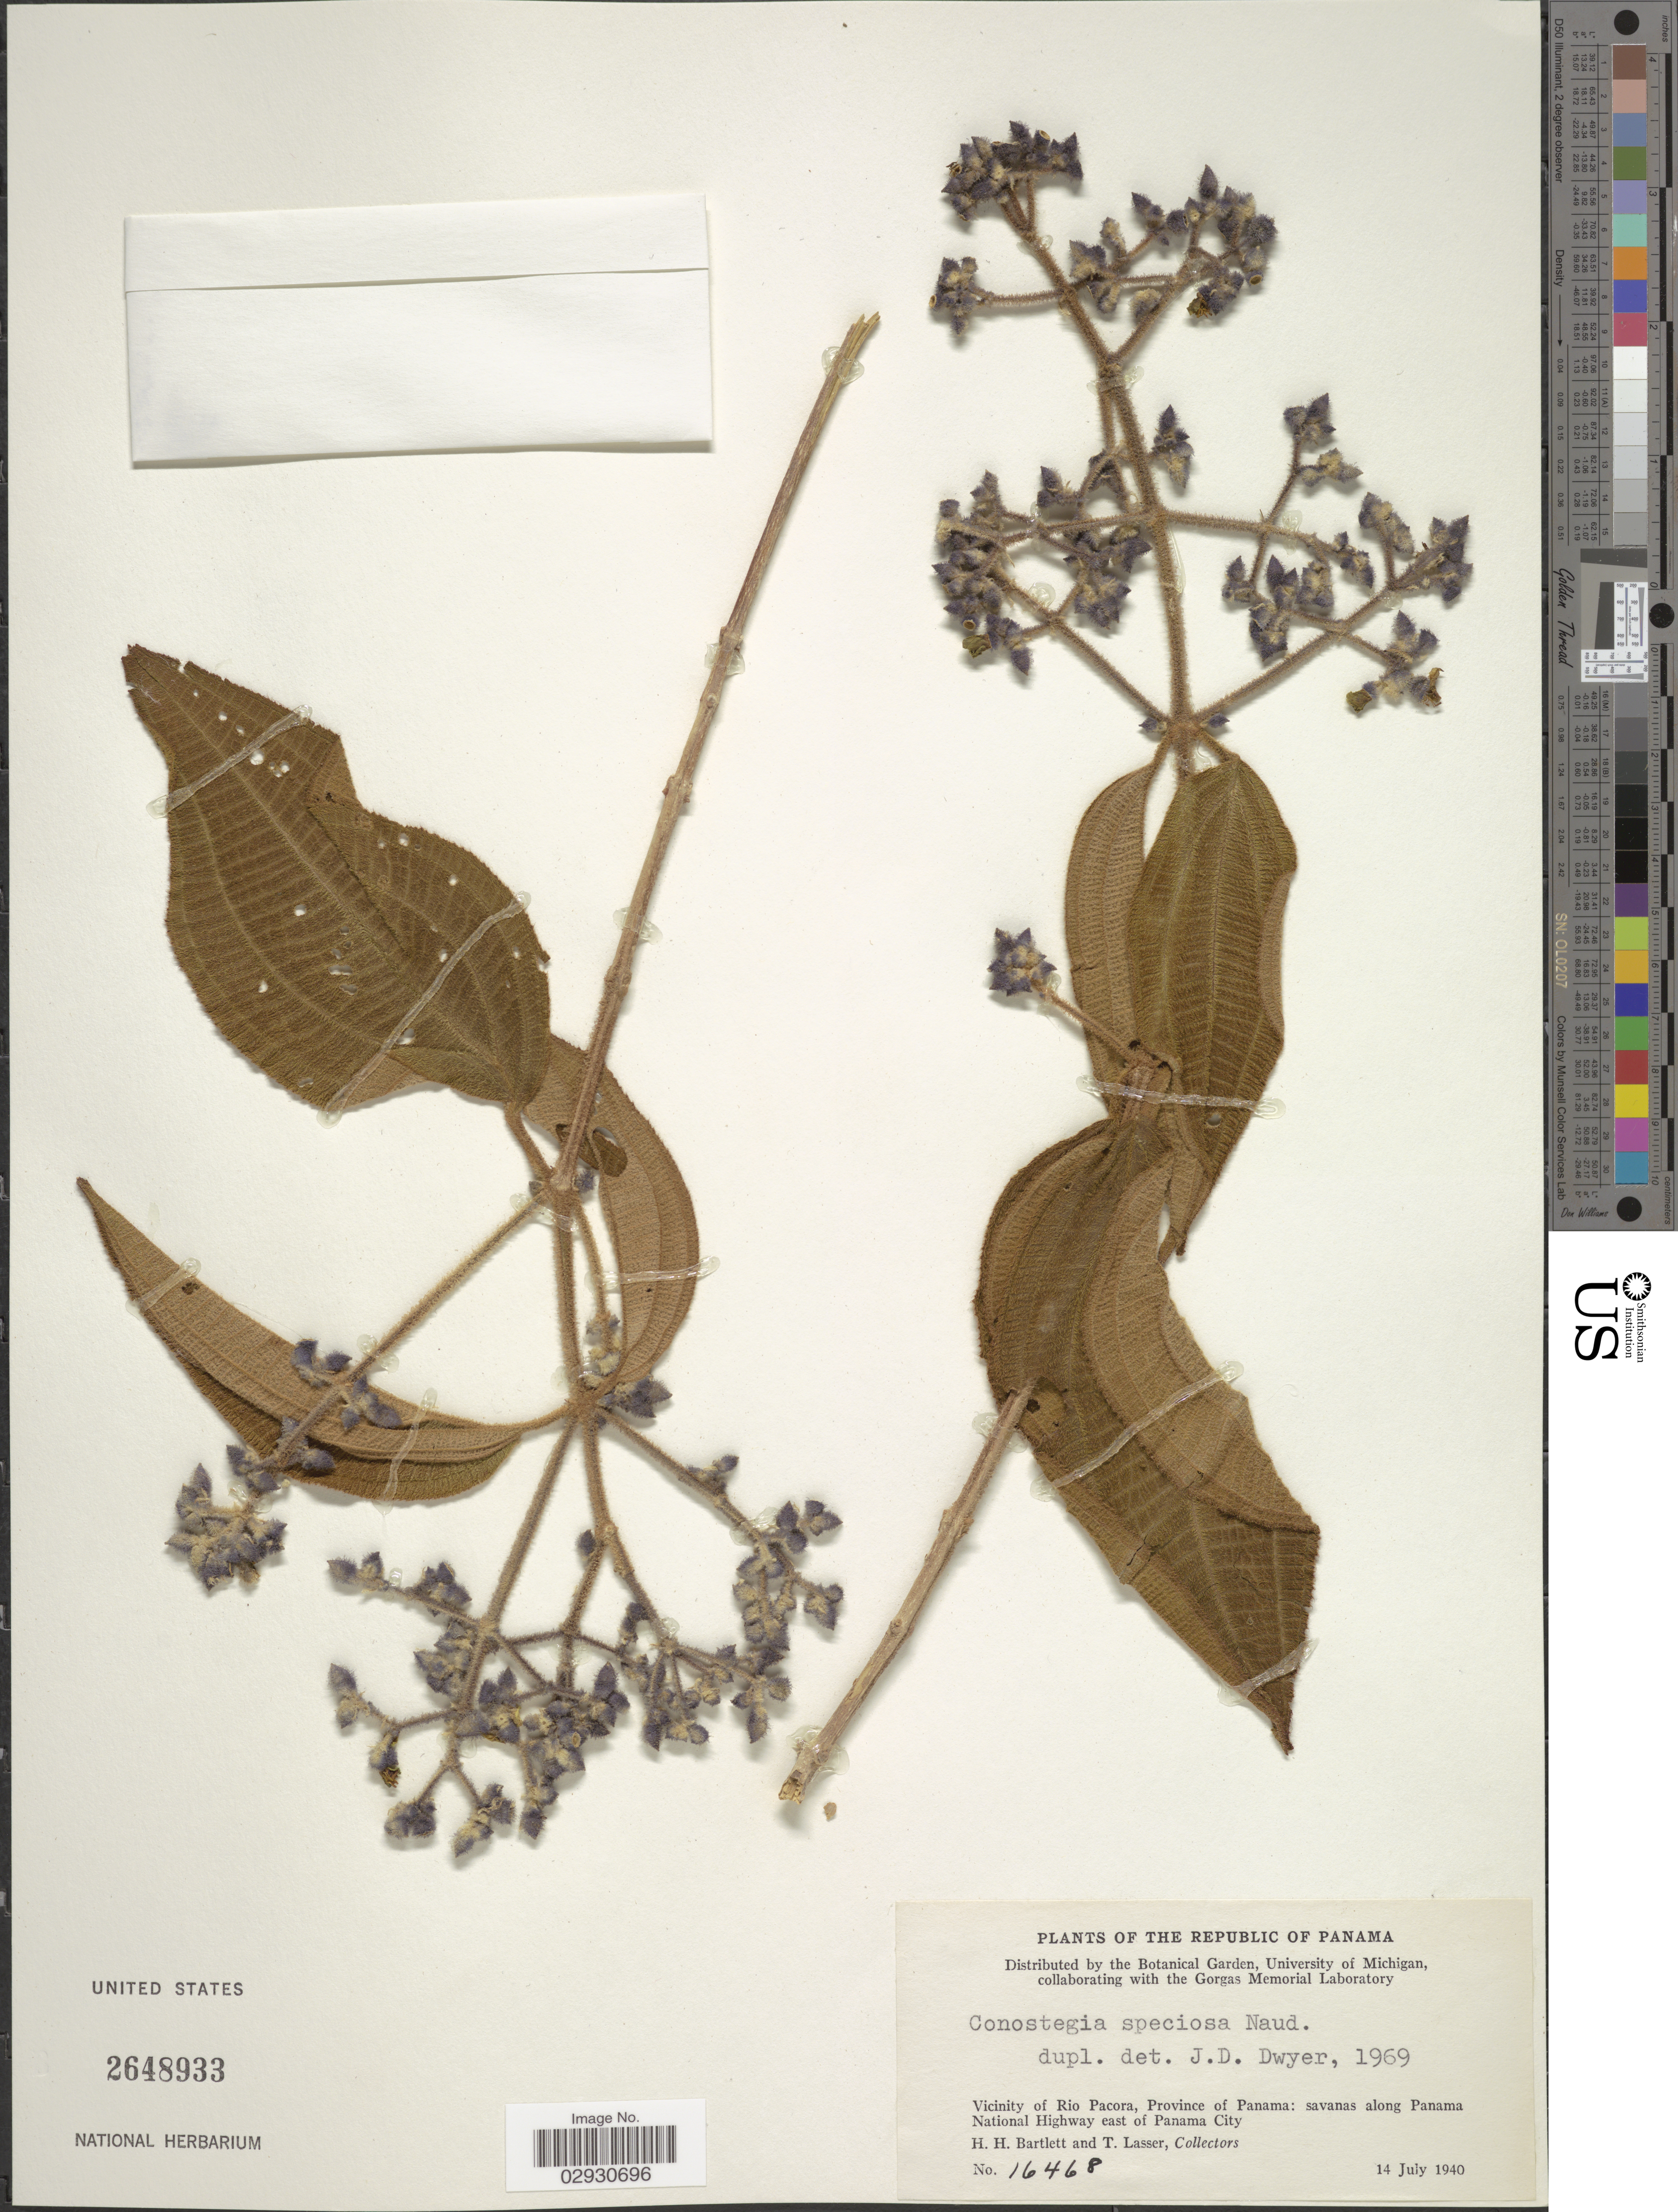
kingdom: Plantae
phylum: Tracheophyta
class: Magnoliopsida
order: Myrtales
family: Melastomataceae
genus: Conostegia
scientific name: Conostegia speciosa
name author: Naudin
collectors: H. H. Bartlett & T. Lasser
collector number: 16468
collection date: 1940-07-14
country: Panama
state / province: Panamá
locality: The Republic of Panama. Vicinity of Rio Pacora, Province of Panama: savanas along Panama National Highway east of Panama City.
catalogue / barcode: US 2648933